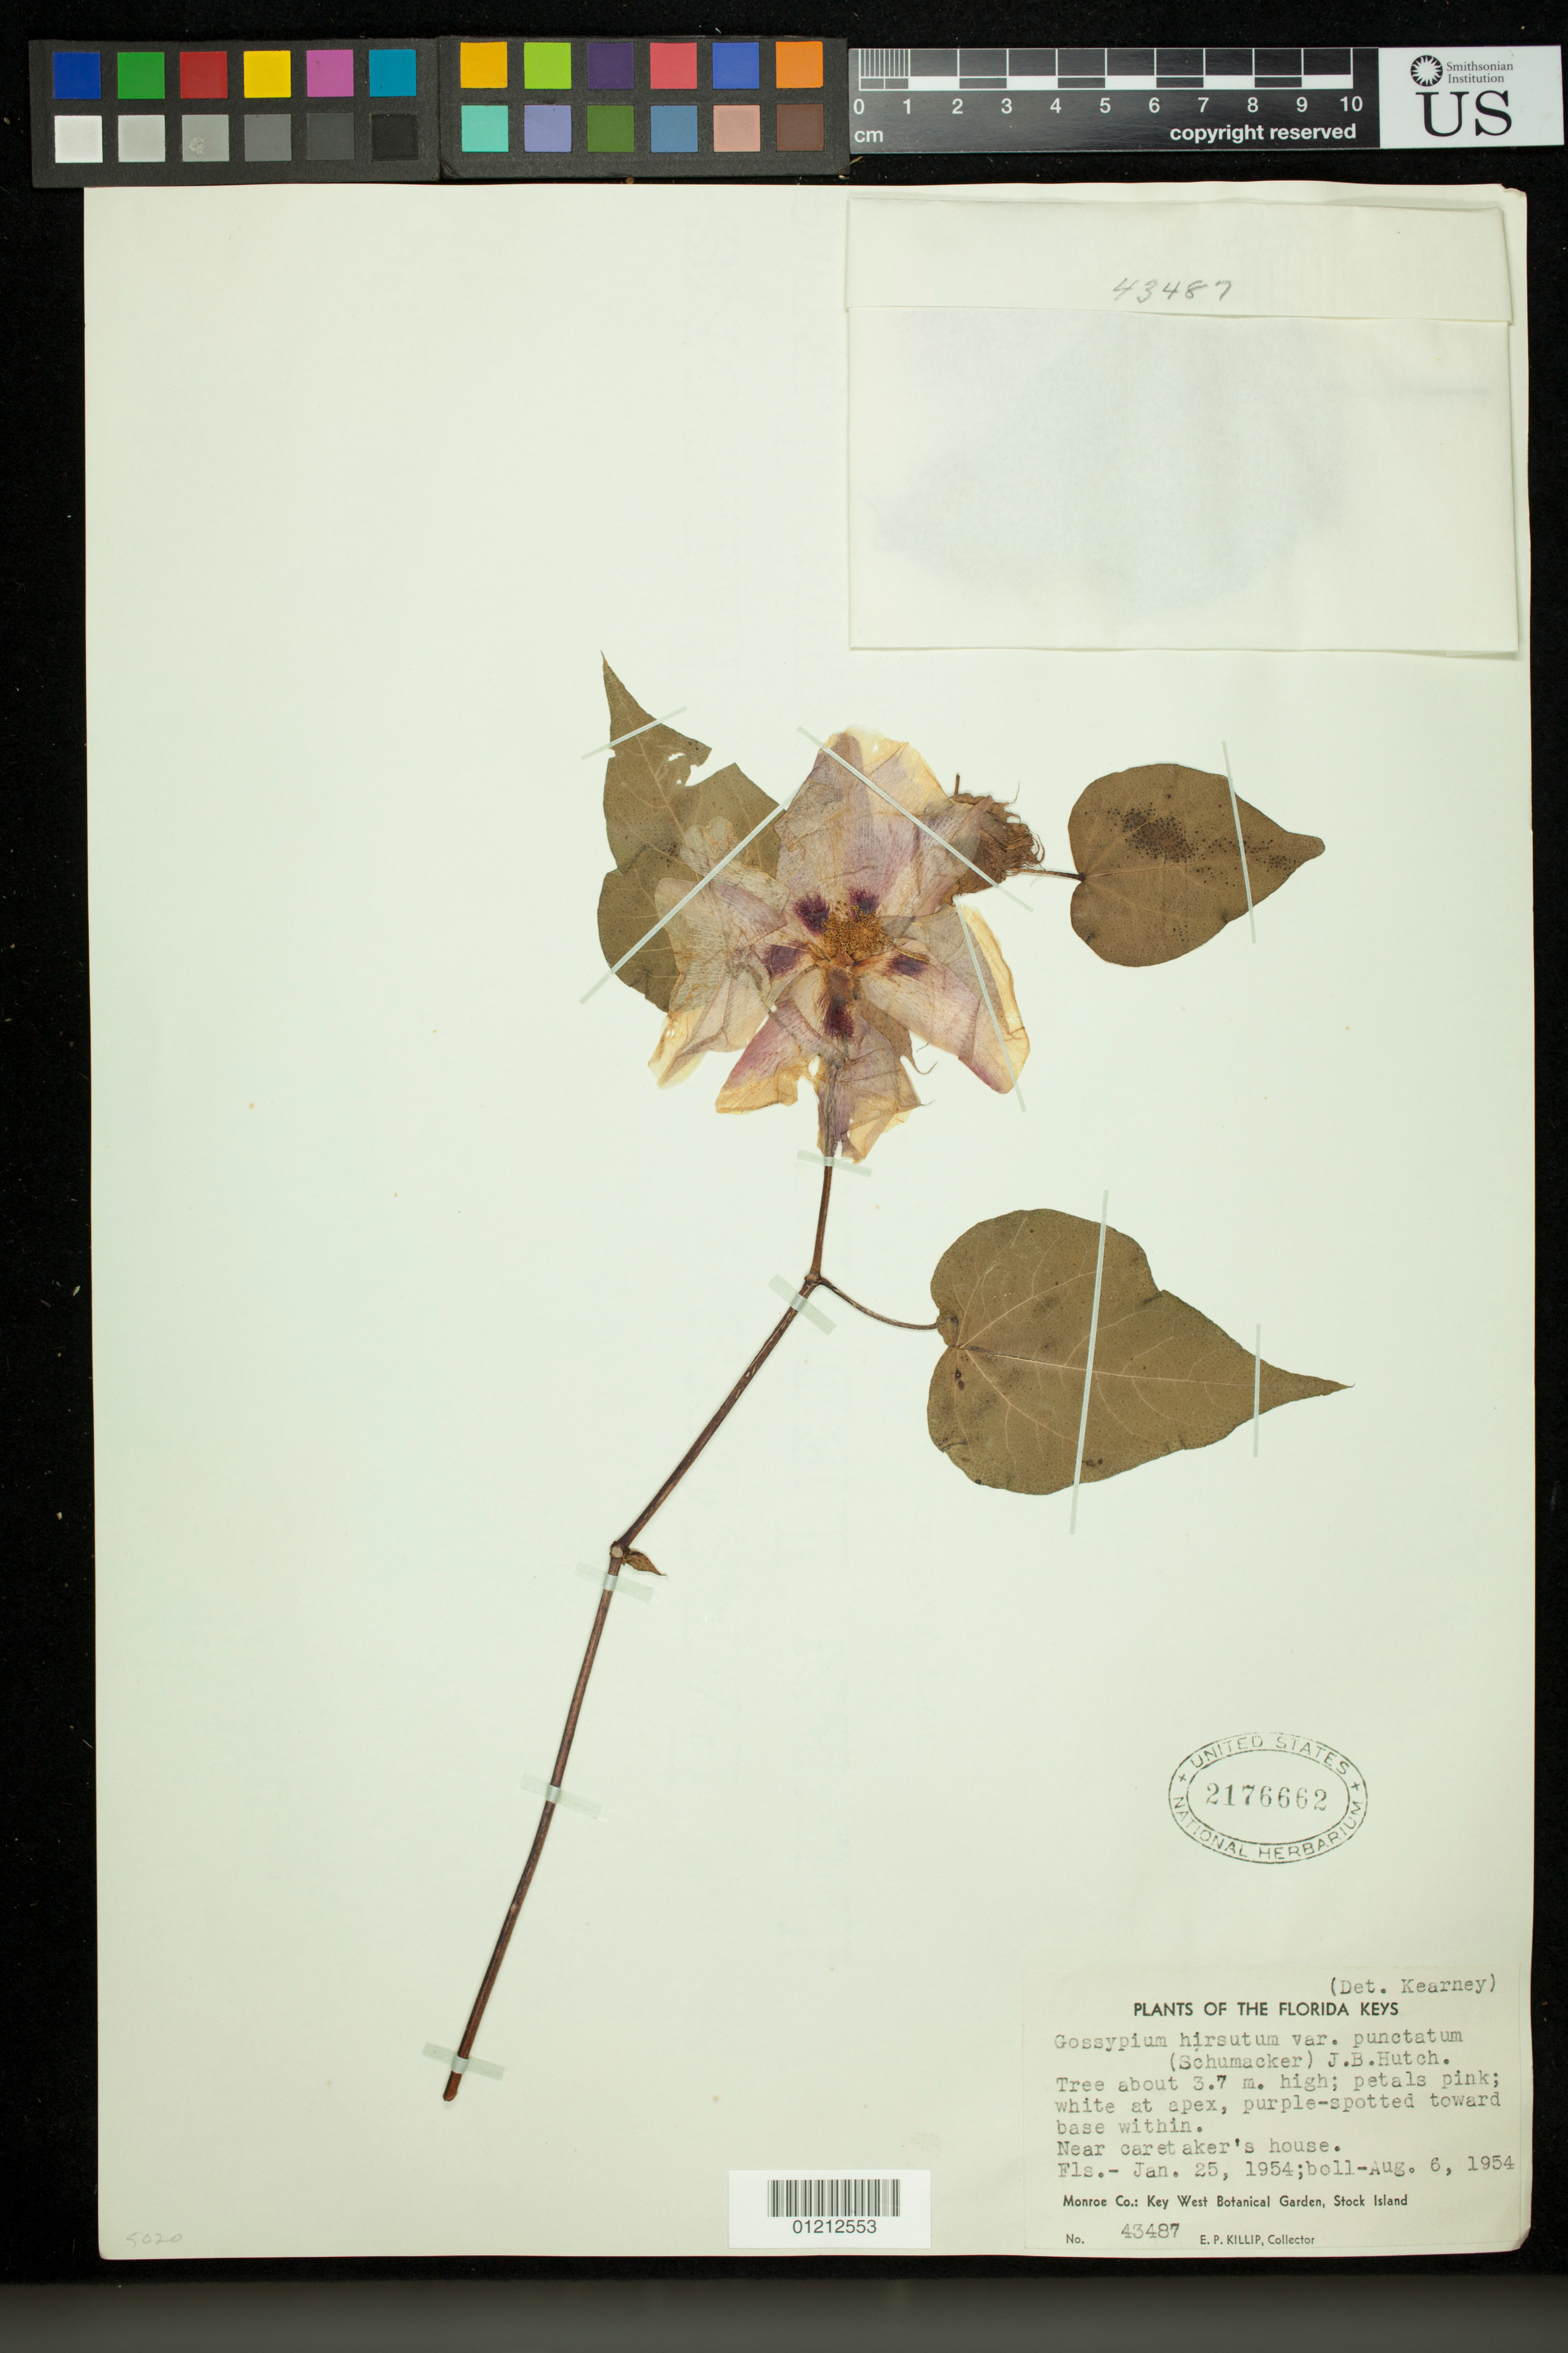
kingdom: Plantae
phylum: Tracheophyta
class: Magnoliopsida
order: Malvales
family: Malvaceae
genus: Gossypium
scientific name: Gossypium hirsutum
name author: L.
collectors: E. P. Killip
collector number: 43487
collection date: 1954-01-25,1954-08-06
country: United States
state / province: Florida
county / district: Monroe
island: Stock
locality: Key West Botanical Garden, Stock Island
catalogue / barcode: US 2176662